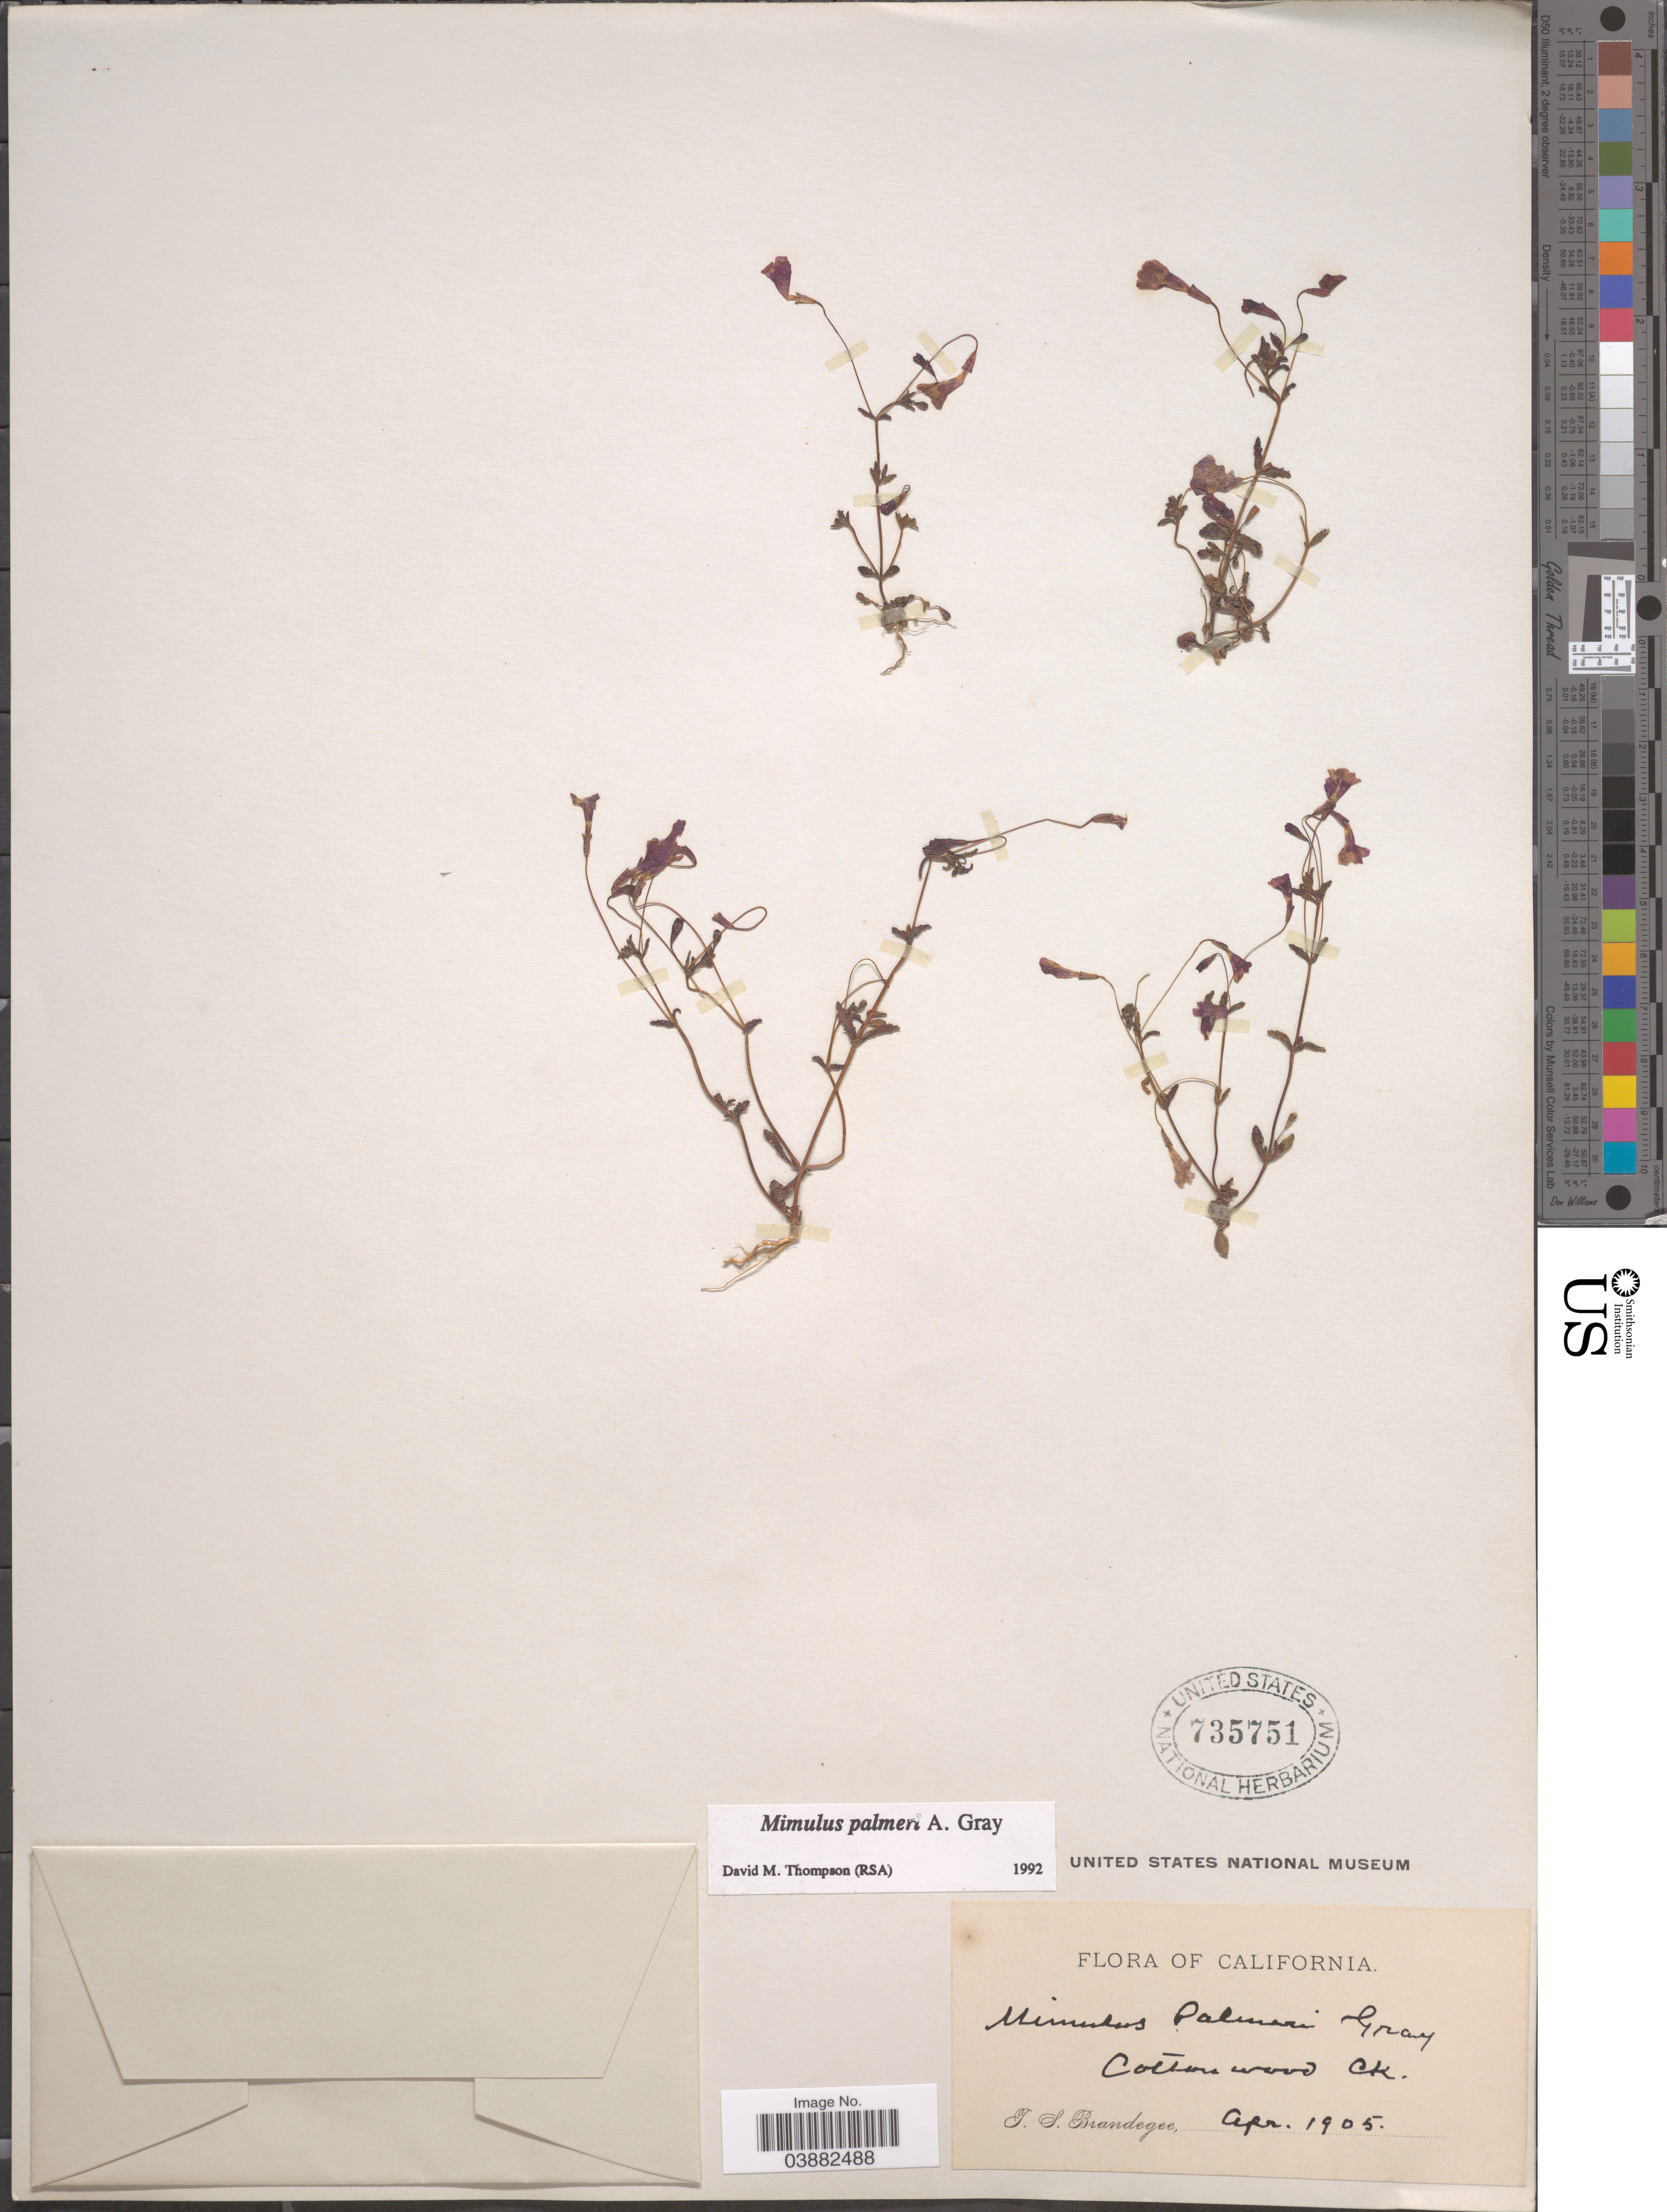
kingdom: Plantae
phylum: Tracheophyta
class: Magnoliopsida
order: Lamiales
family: Phrymaceae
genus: Mimulus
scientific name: Mimulus palmeri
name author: A. Gray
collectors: T. S. Brandegee (herbarium)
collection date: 1905-04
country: United States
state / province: California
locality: Cotton wood Ck.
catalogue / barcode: US 735751